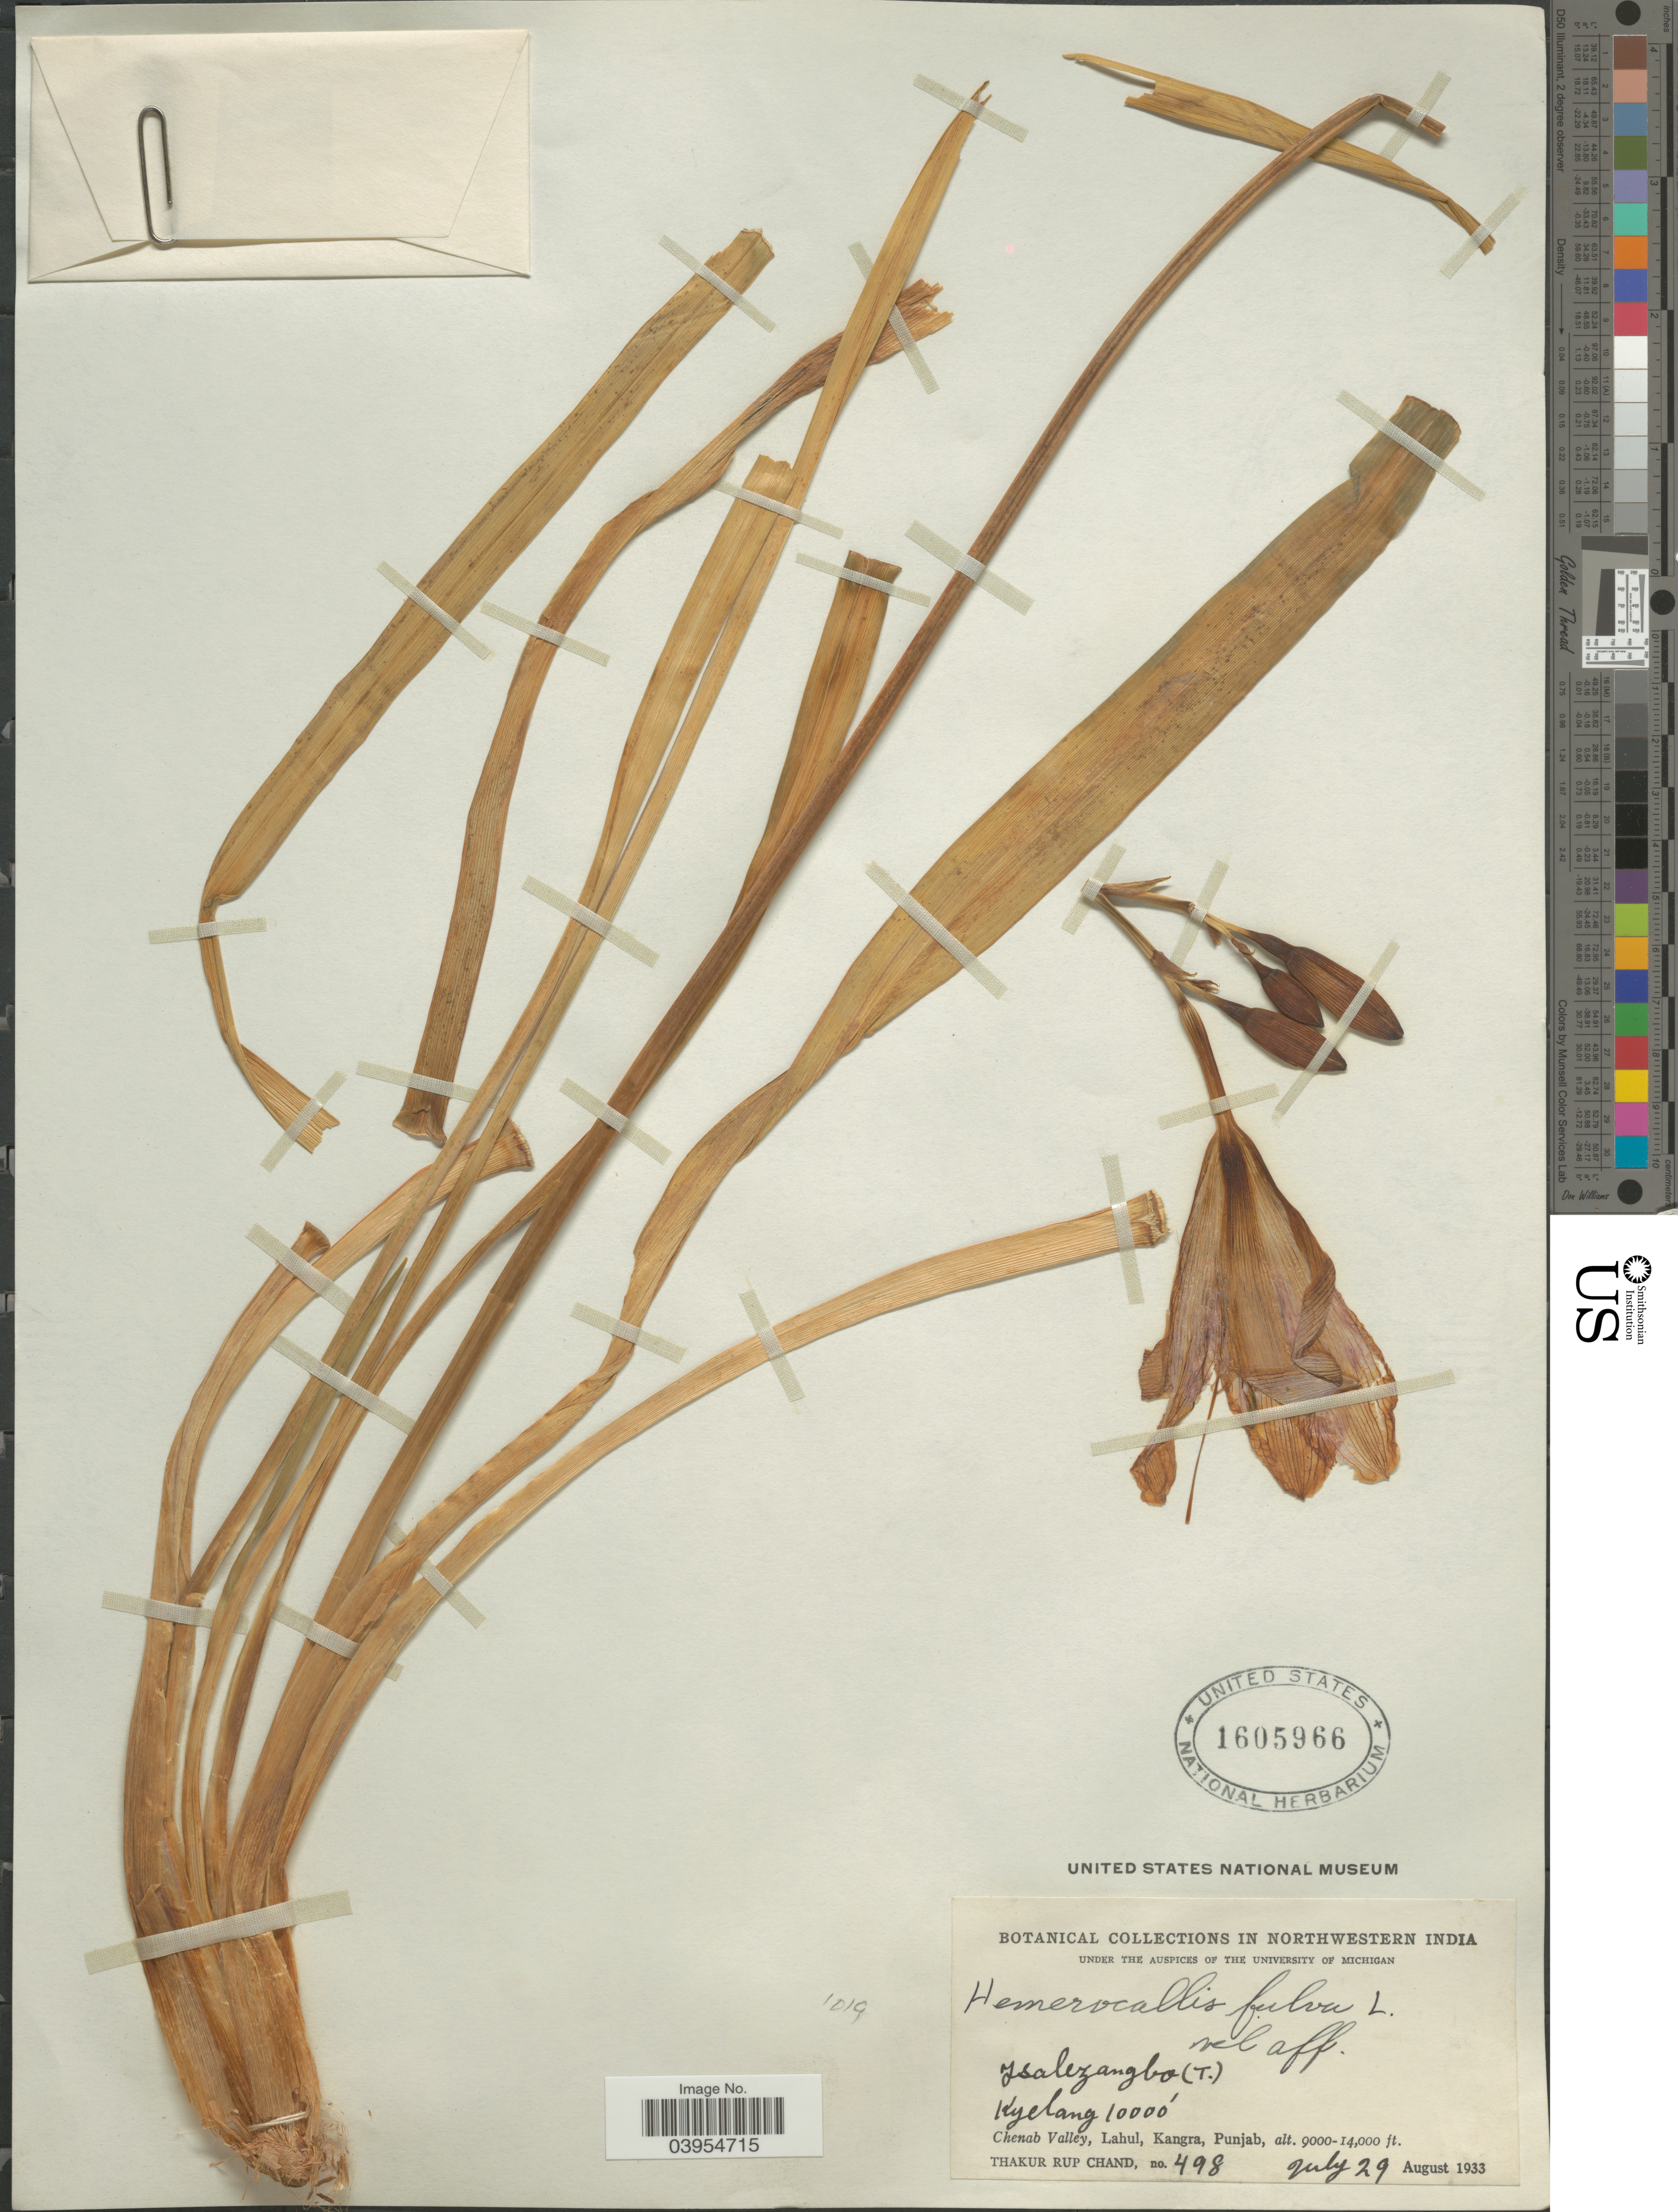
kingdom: Plantae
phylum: Tracheophyta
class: Liliopsida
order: Asparagales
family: Asphodelaceae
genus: Hemerocallis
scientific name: Hemerocallis fulva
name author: L.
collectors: T. R. Chand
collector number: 498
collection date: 1933-07-29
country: India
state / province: Punjab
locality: In Northwestern India. Kyelang. Chenab Valley, Lahul, Kangra.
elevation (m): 3048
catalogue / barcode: US 1605966